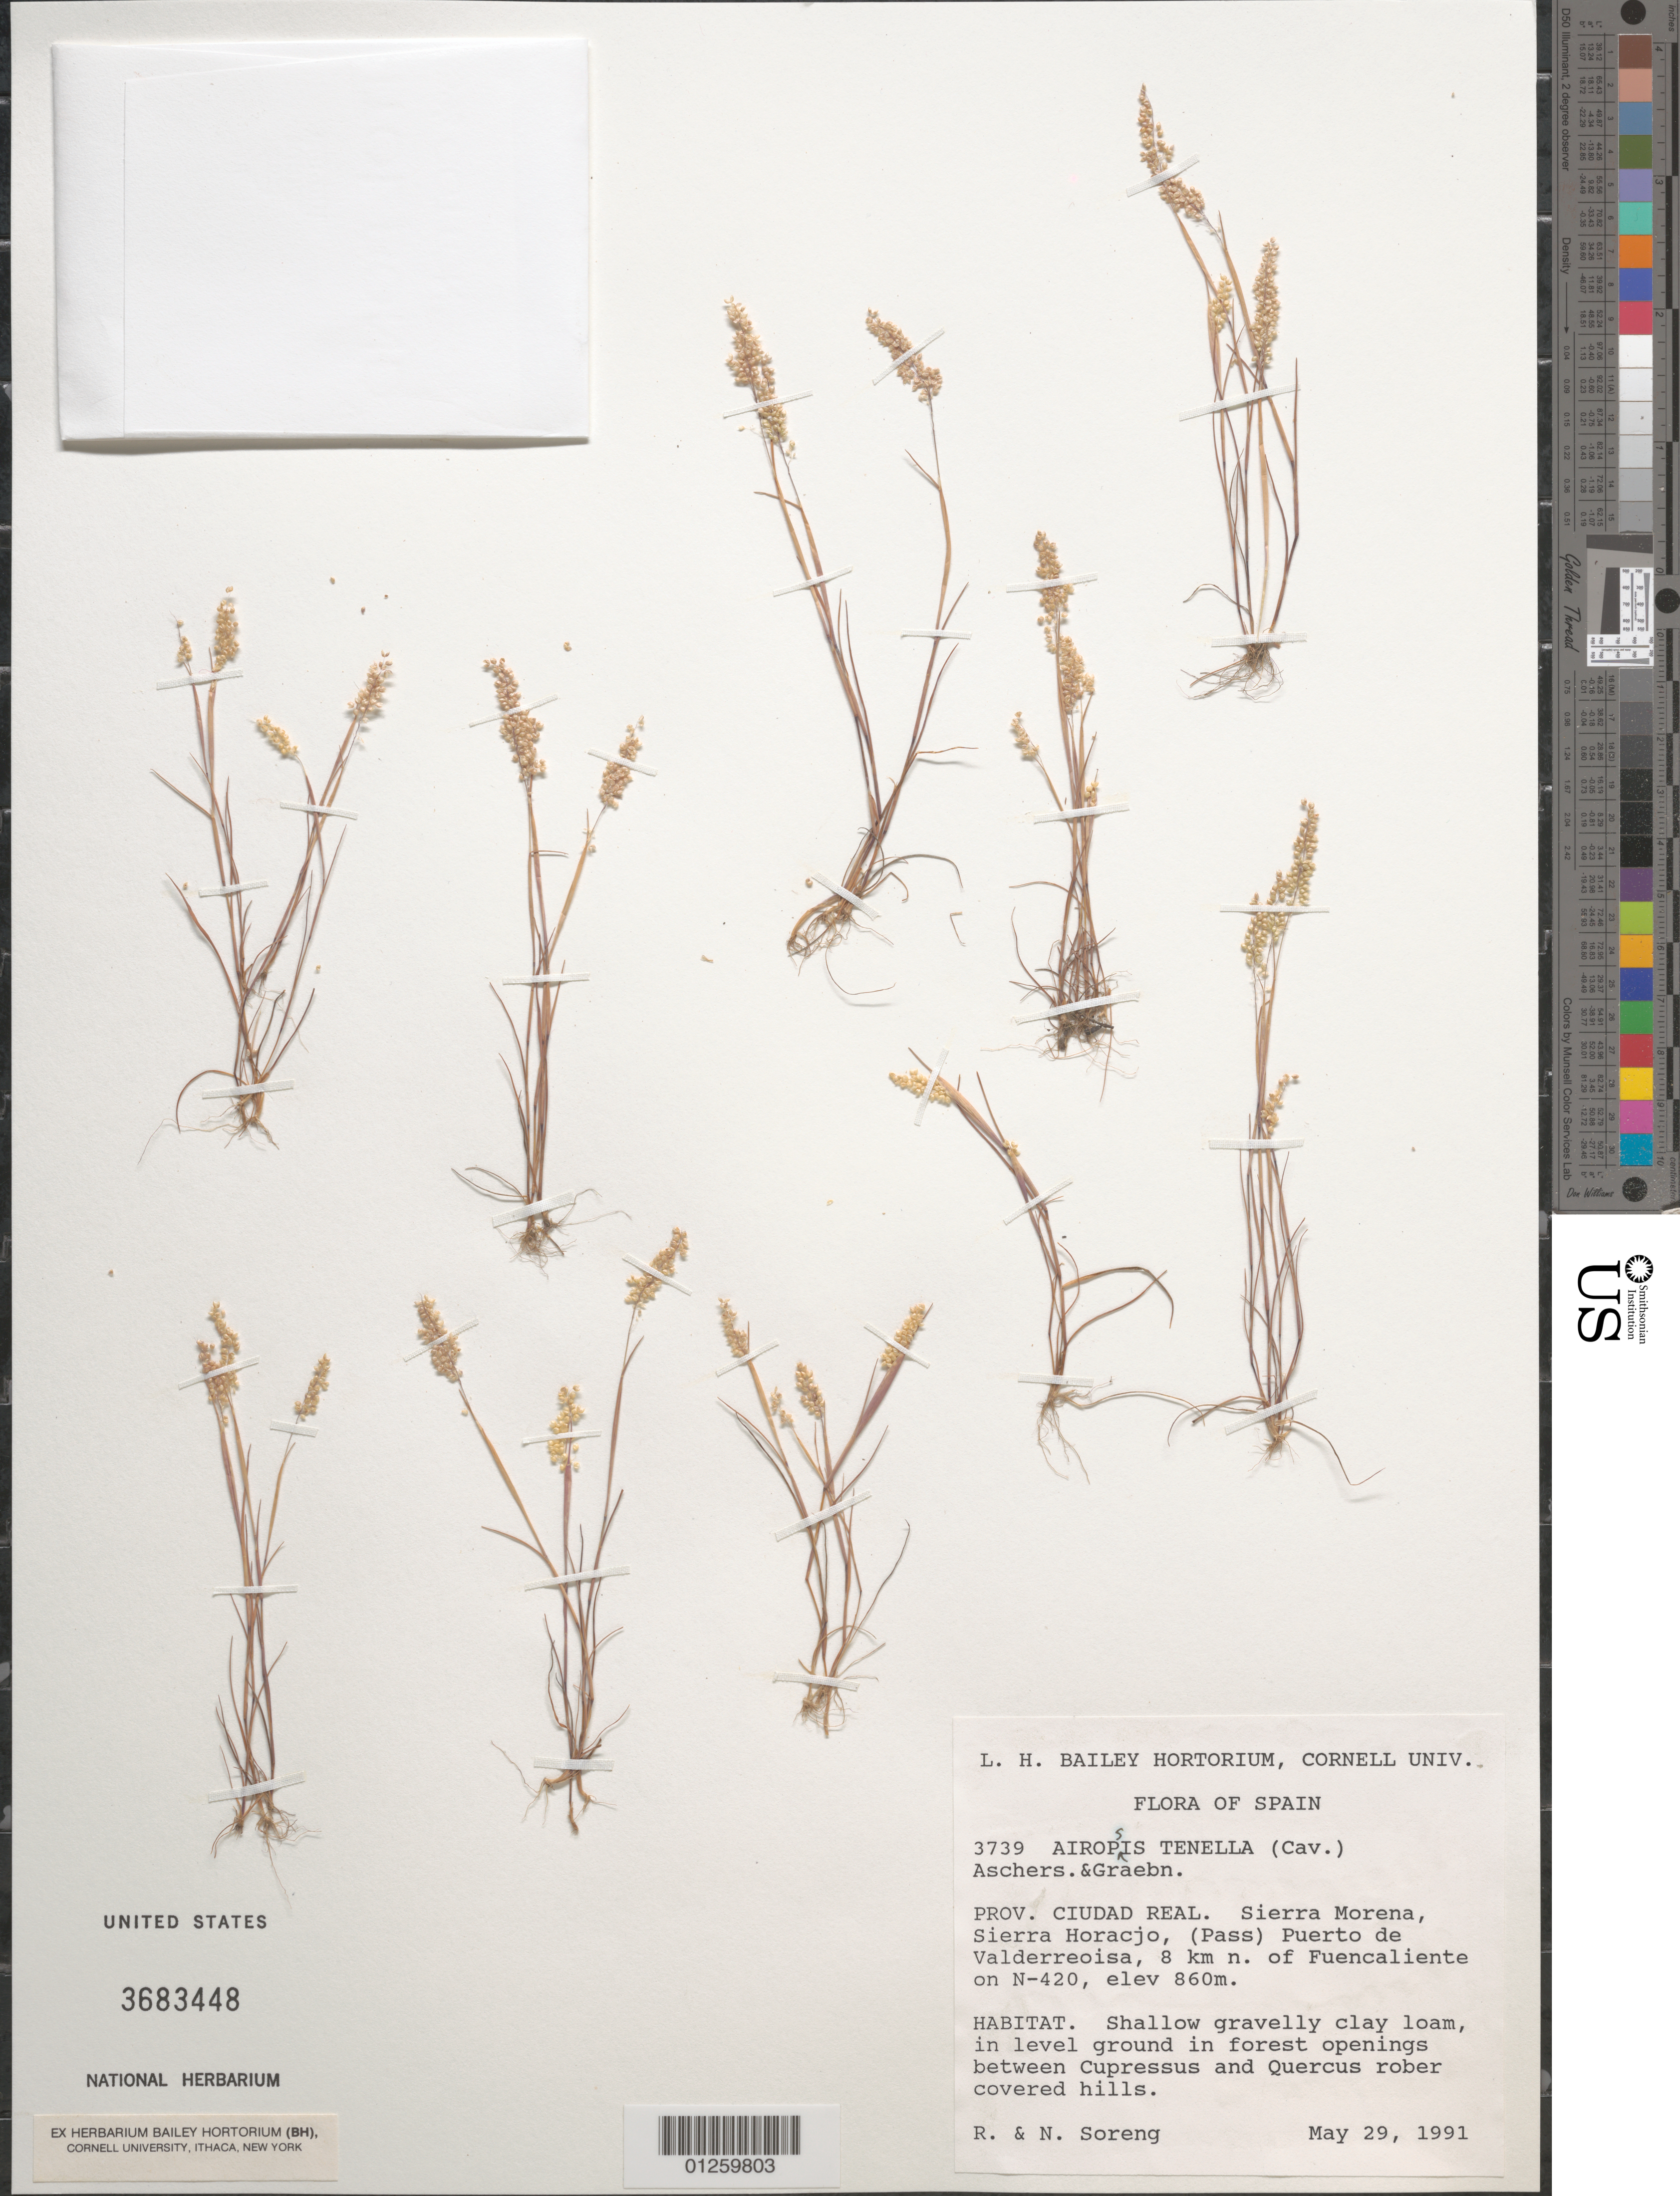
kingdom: Plantae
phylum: Tracheophyta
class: Liliopsida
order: Poales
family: Poaceae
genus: Airopsis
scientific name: Airopsis tenella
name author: Asch. & Graebn.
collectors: R. J. Soreng & N. L. Soreng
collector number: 3739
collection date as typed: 29 May 1991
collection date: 1991-05-29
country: Spain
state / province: Castilla-La Mancha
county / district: Ciudad Real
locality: Sierra Horacjo, (Pass) Puerto de Valderreoisa, 8 km N of Fuencaliente on N-420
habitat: Shallow gravelly clay loam, in level ground in forest openings between Cupressus and Quercus rober covered hills.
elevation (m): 860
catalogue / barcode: US 3683448